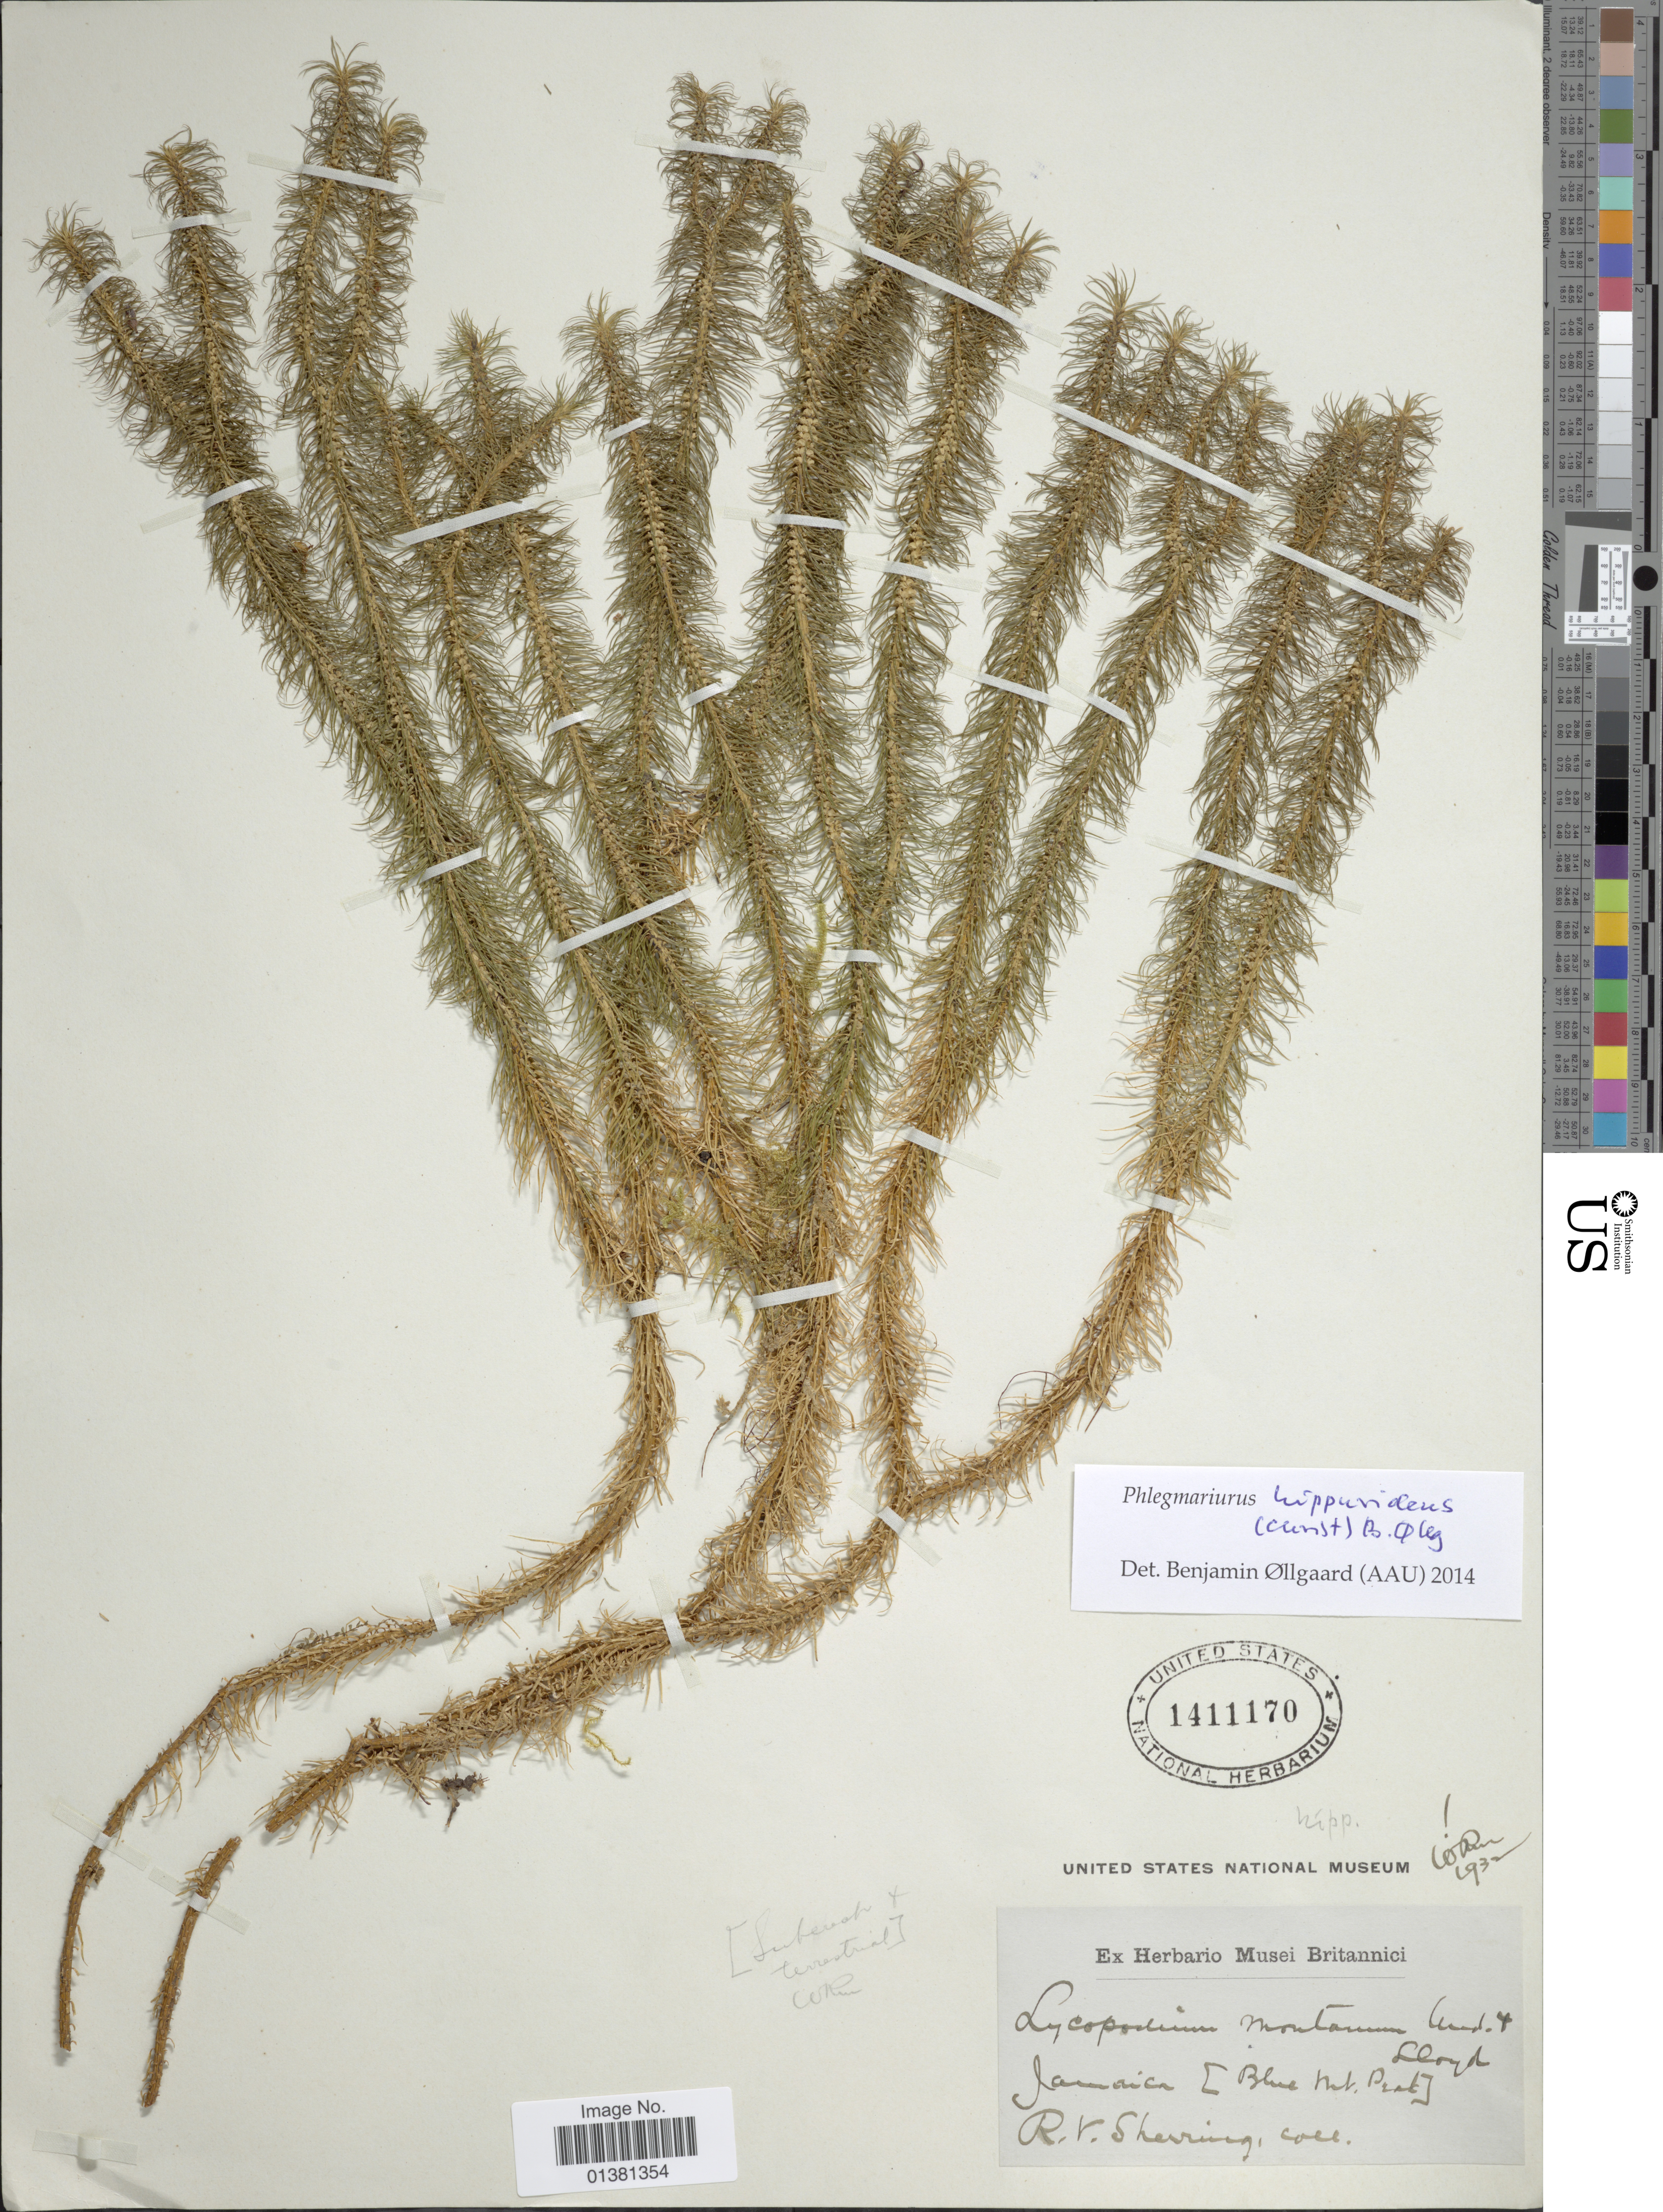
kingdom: Plantae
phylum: Tracheophyta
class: Lycopodiopsida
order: Lycopodiales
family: Lycopodiaceae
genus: Phlegmariurus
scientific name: Phlegmariurus hippurideus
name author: (Christ) B. Øllg.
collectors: R. Sherring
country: Jamaica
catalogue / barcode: US 1411170